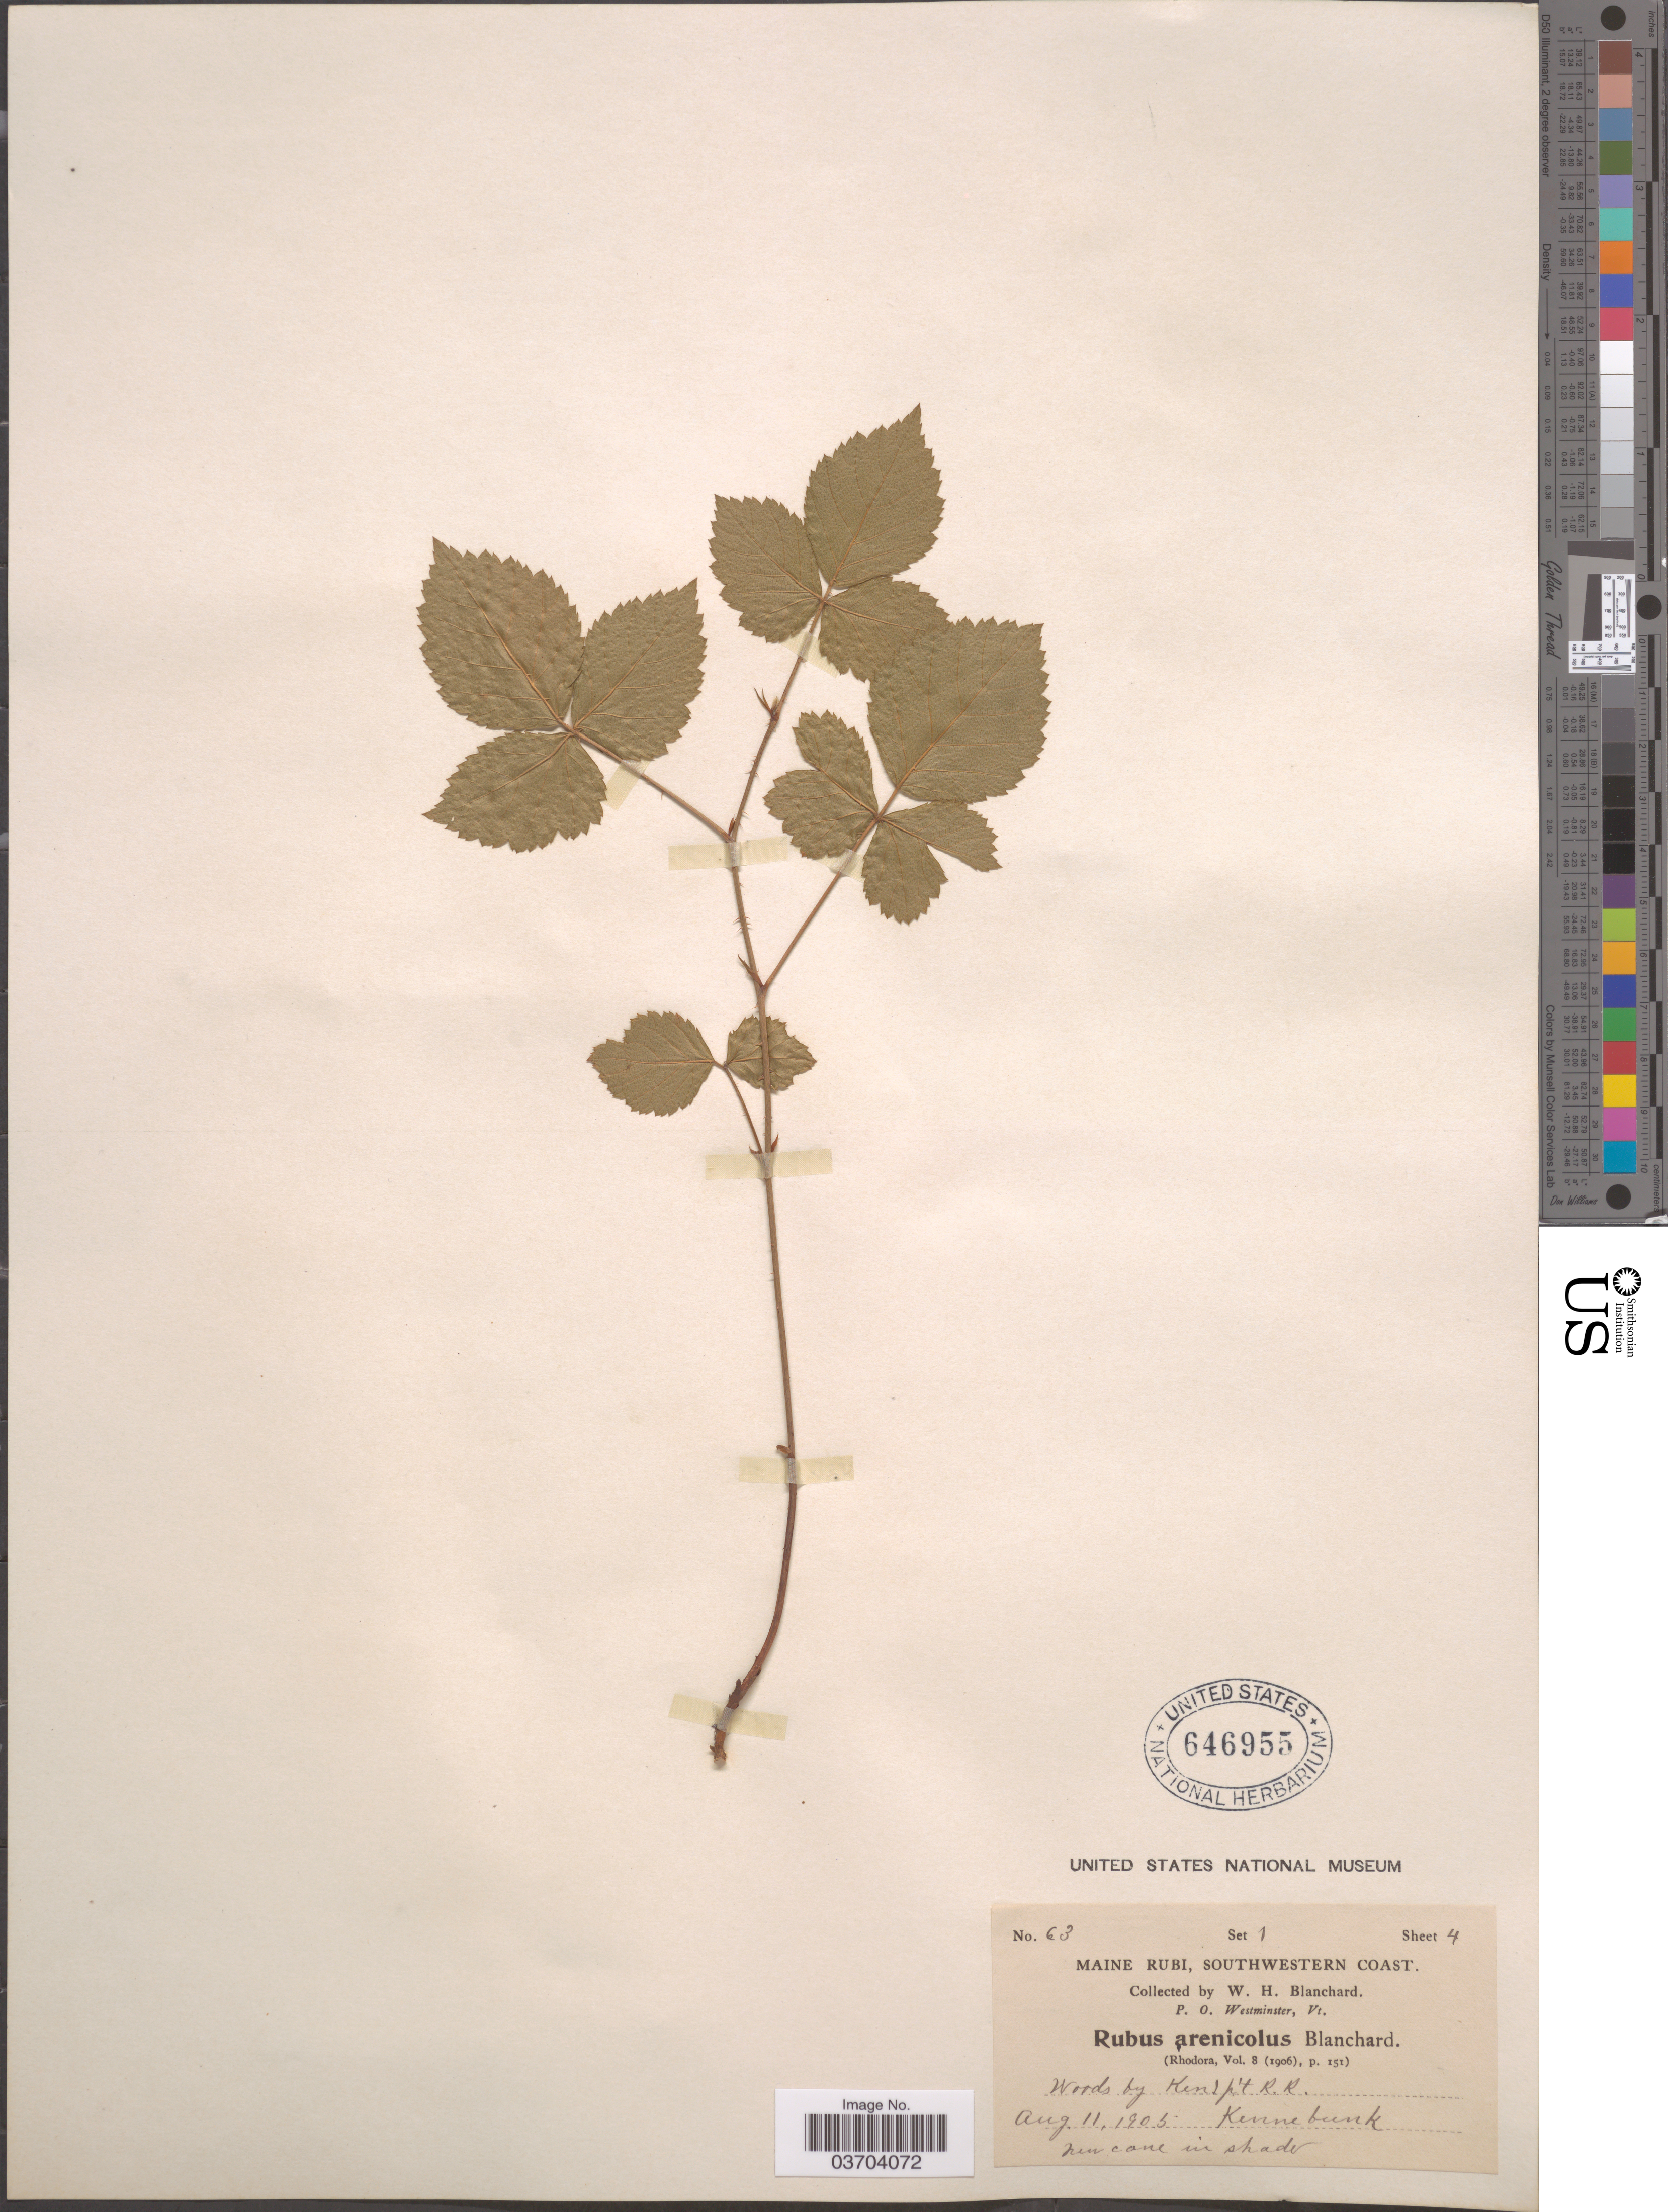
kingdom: Plantae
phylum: Tracheophyta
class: Magnoliopsida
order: Rosales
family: Rosaceae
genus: Rubus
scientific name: Rubus arenicola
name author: Blanch.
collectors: W. H. Blanchard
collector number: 63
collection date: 1905-08-11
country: United States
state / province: Maine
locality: Southwestern Coast. Woods by Kenspit R.R. Kennebunk.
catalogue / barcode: US 646955